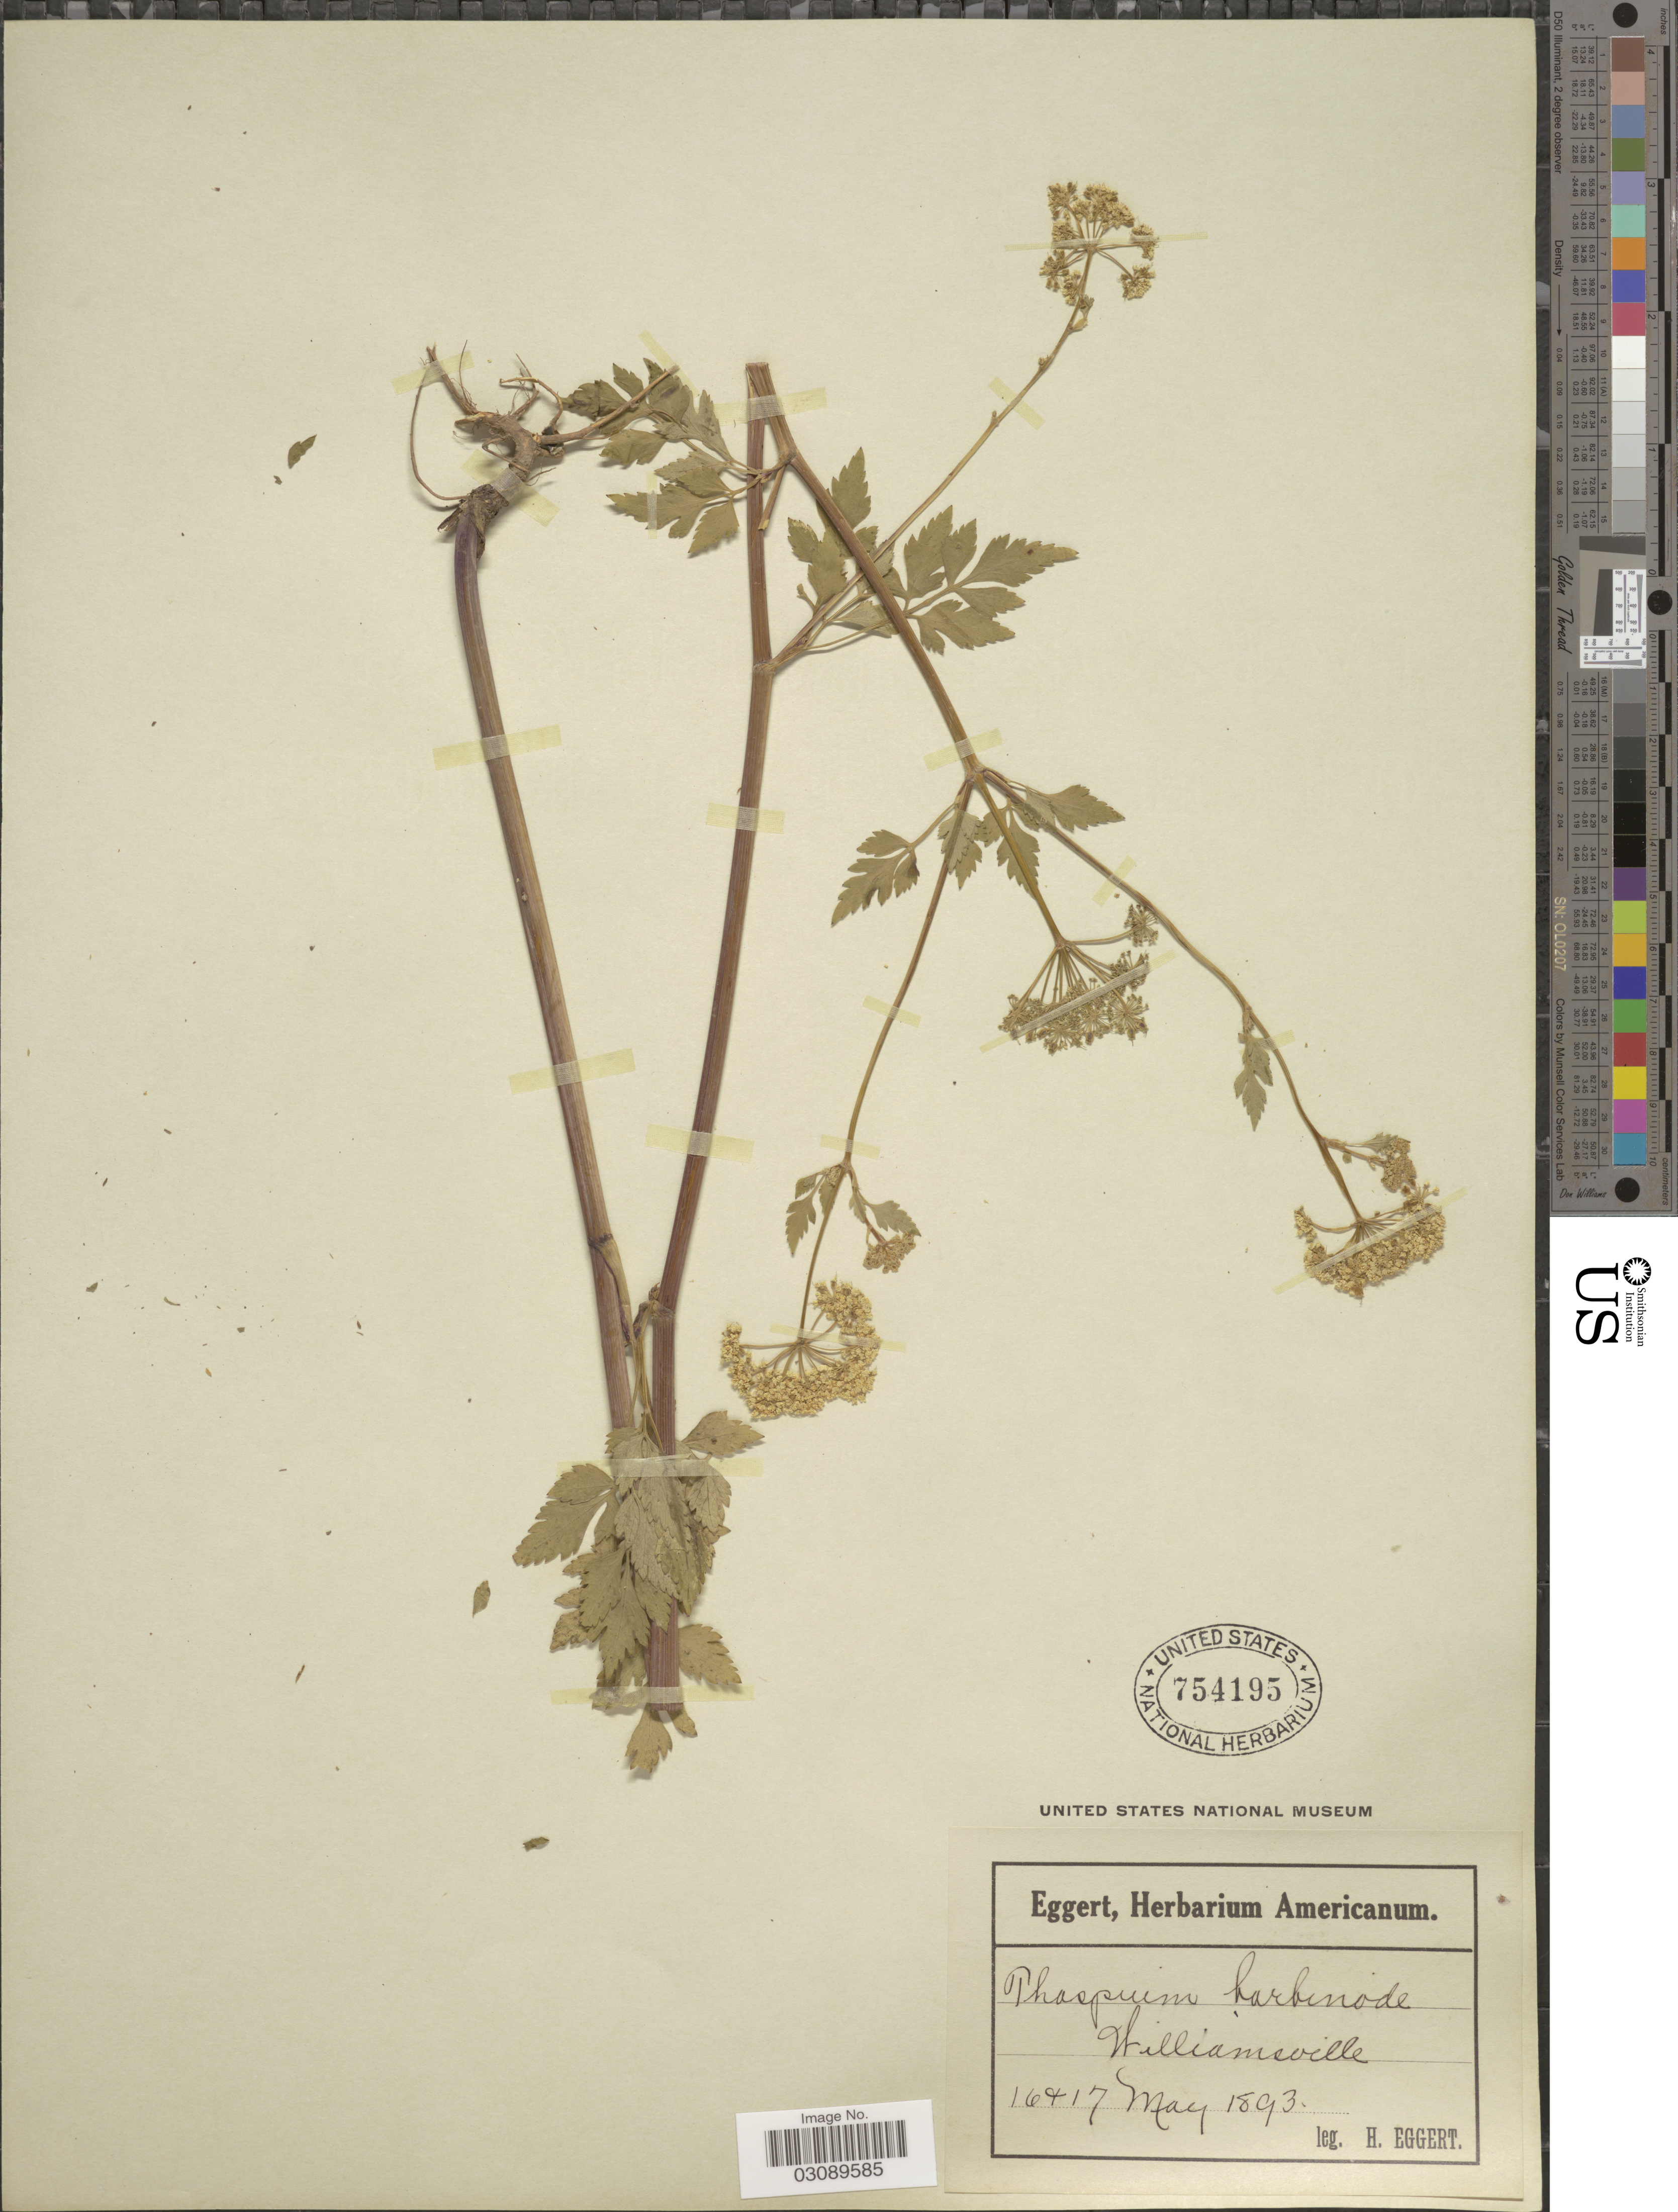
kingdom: Plantae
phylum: Tracheophyta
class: Magnoliopsida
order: Apiales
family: Apiaceae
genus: Thaspium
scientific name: Thaspium barbinode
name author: (Michx.) Nutt.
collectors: H. Eggert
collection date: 1893-05-16/1893-05-17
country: United States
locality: Williamsville.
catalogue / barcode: US 754195